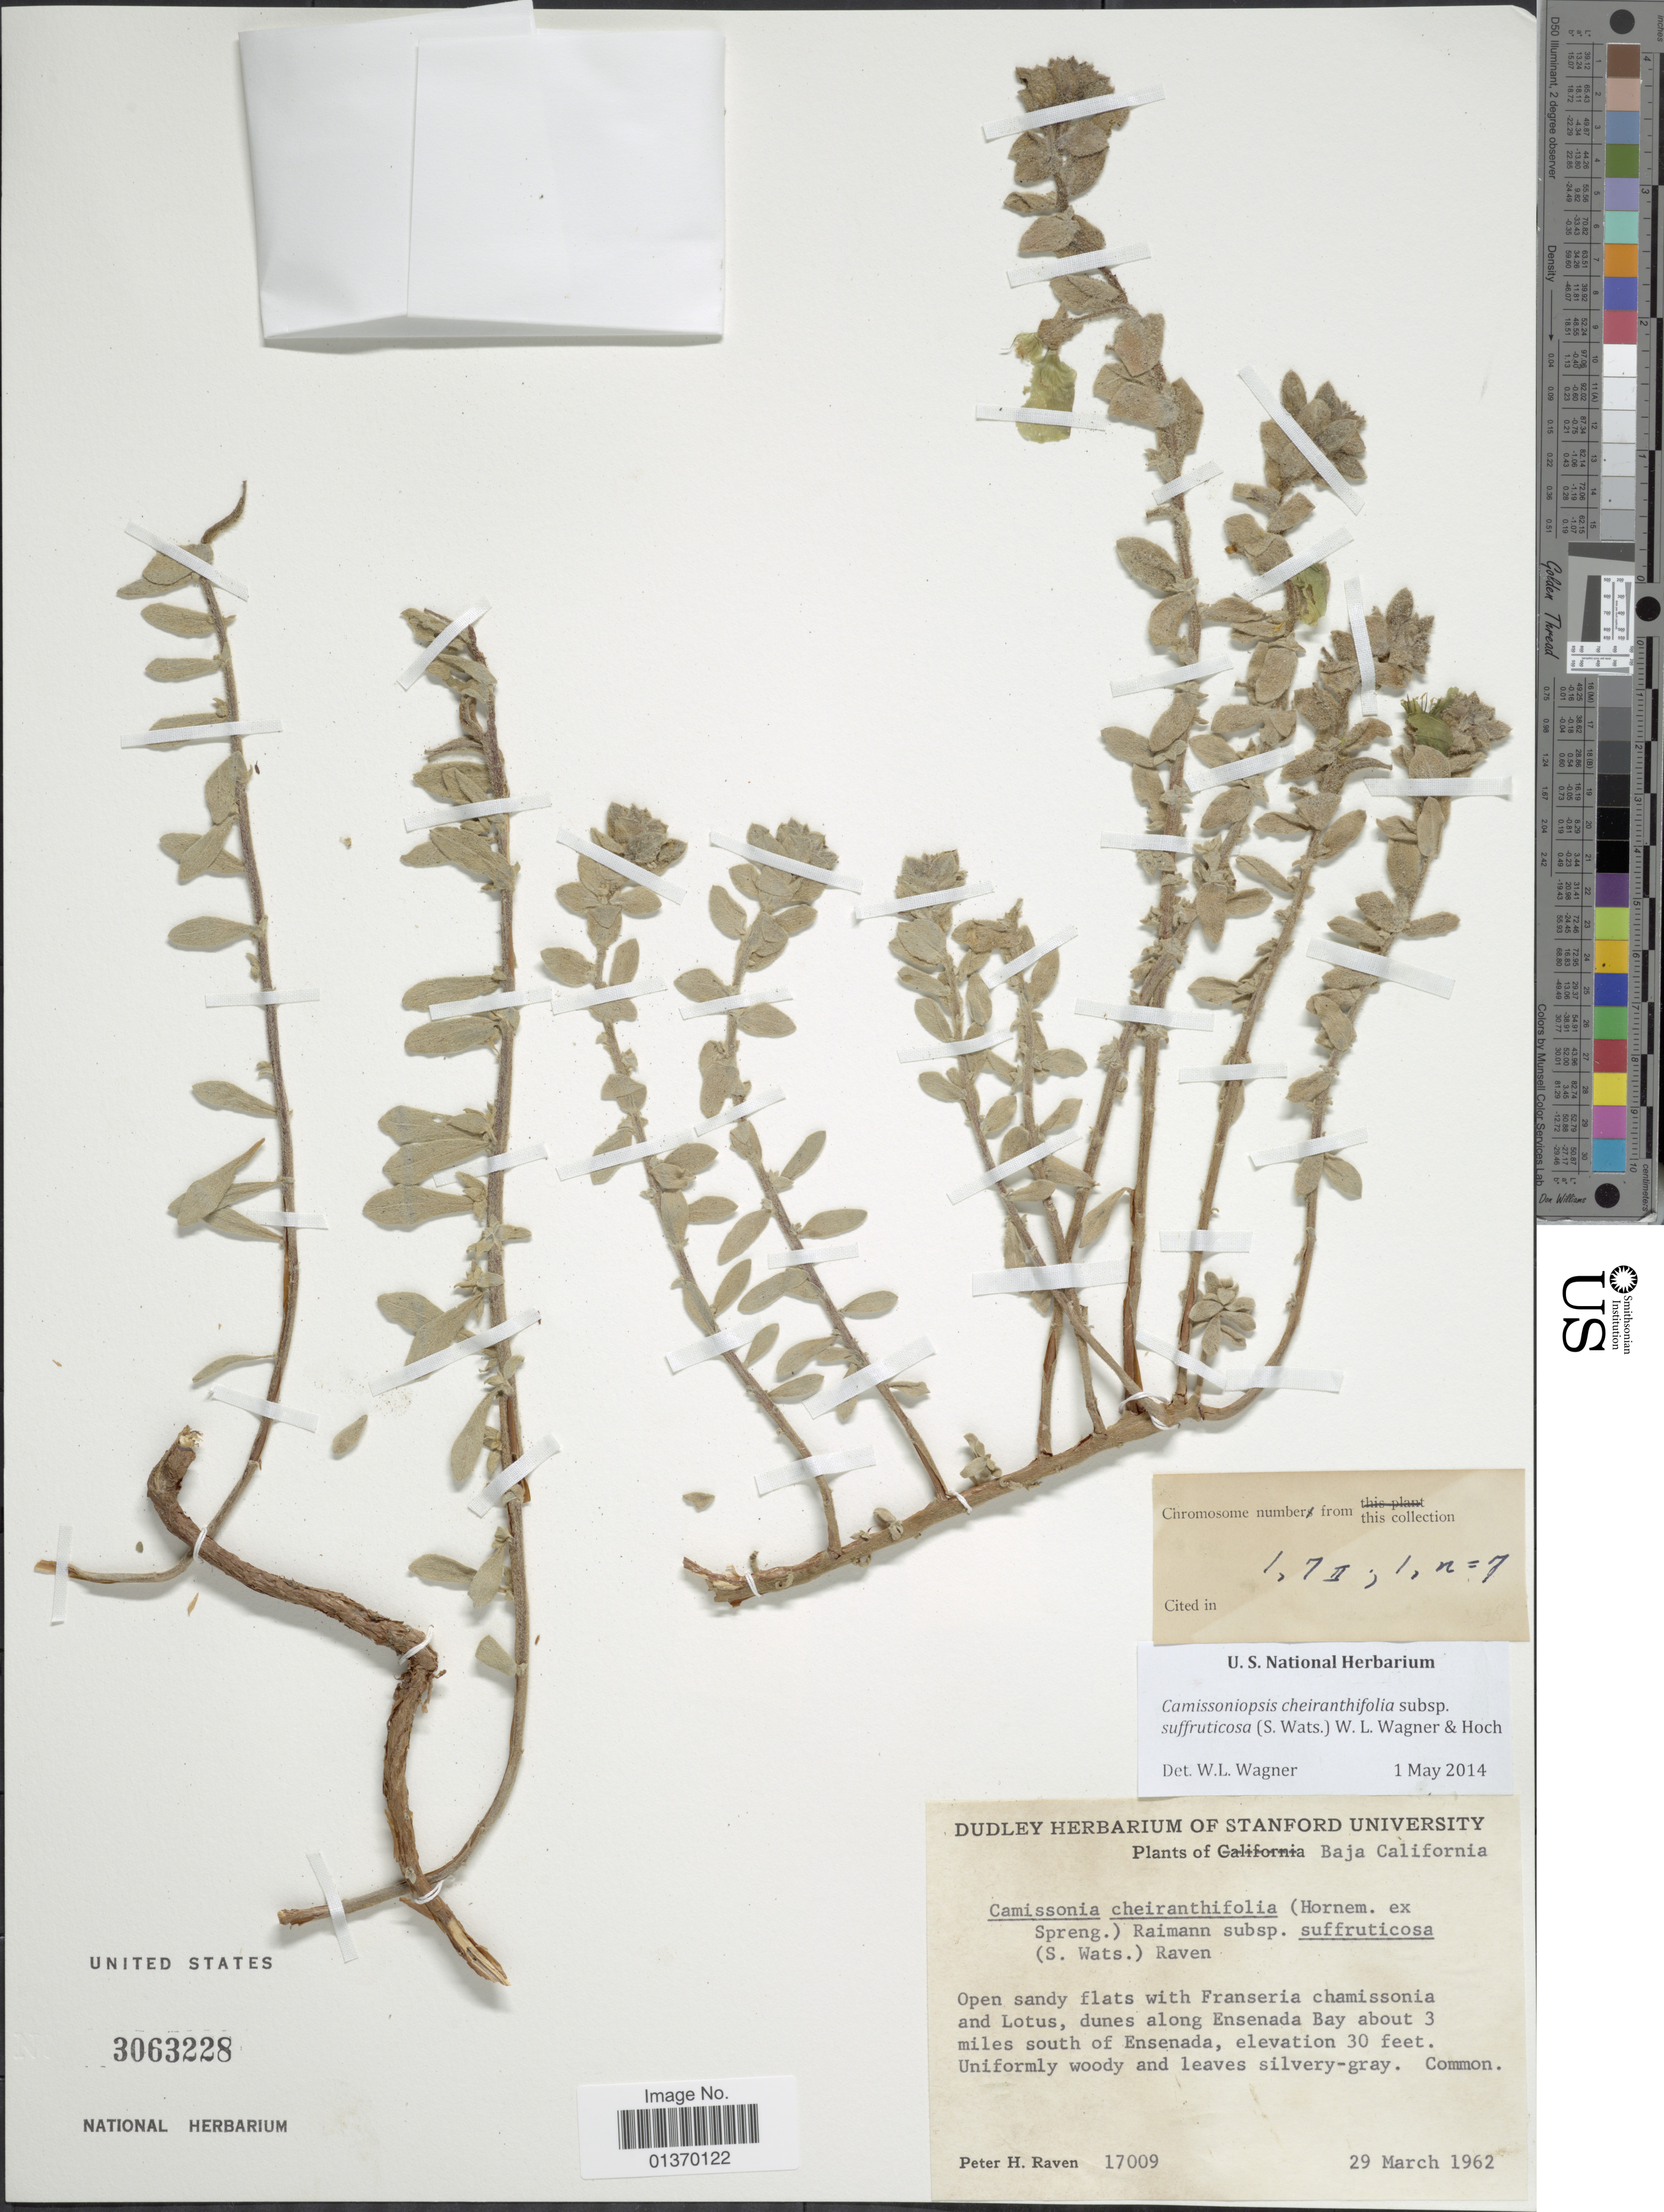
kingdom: Plantae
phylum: Tracheophyta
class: Magnoliopsida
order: Myrtales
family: Onagraceae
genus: Camissoniopsis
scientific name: Camissoniopsis cheiranthifolia subsp. suffruticosa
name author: (S. Watson) W.L. Wagner & Hoch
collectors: P. H. Raven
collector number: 17009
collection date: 1962-03-29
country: Mexico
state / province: Baja California Norte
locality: Dunes along Ensenada Bay about 3 miles south of Ensenada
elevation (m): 9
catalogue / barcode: US 3063228